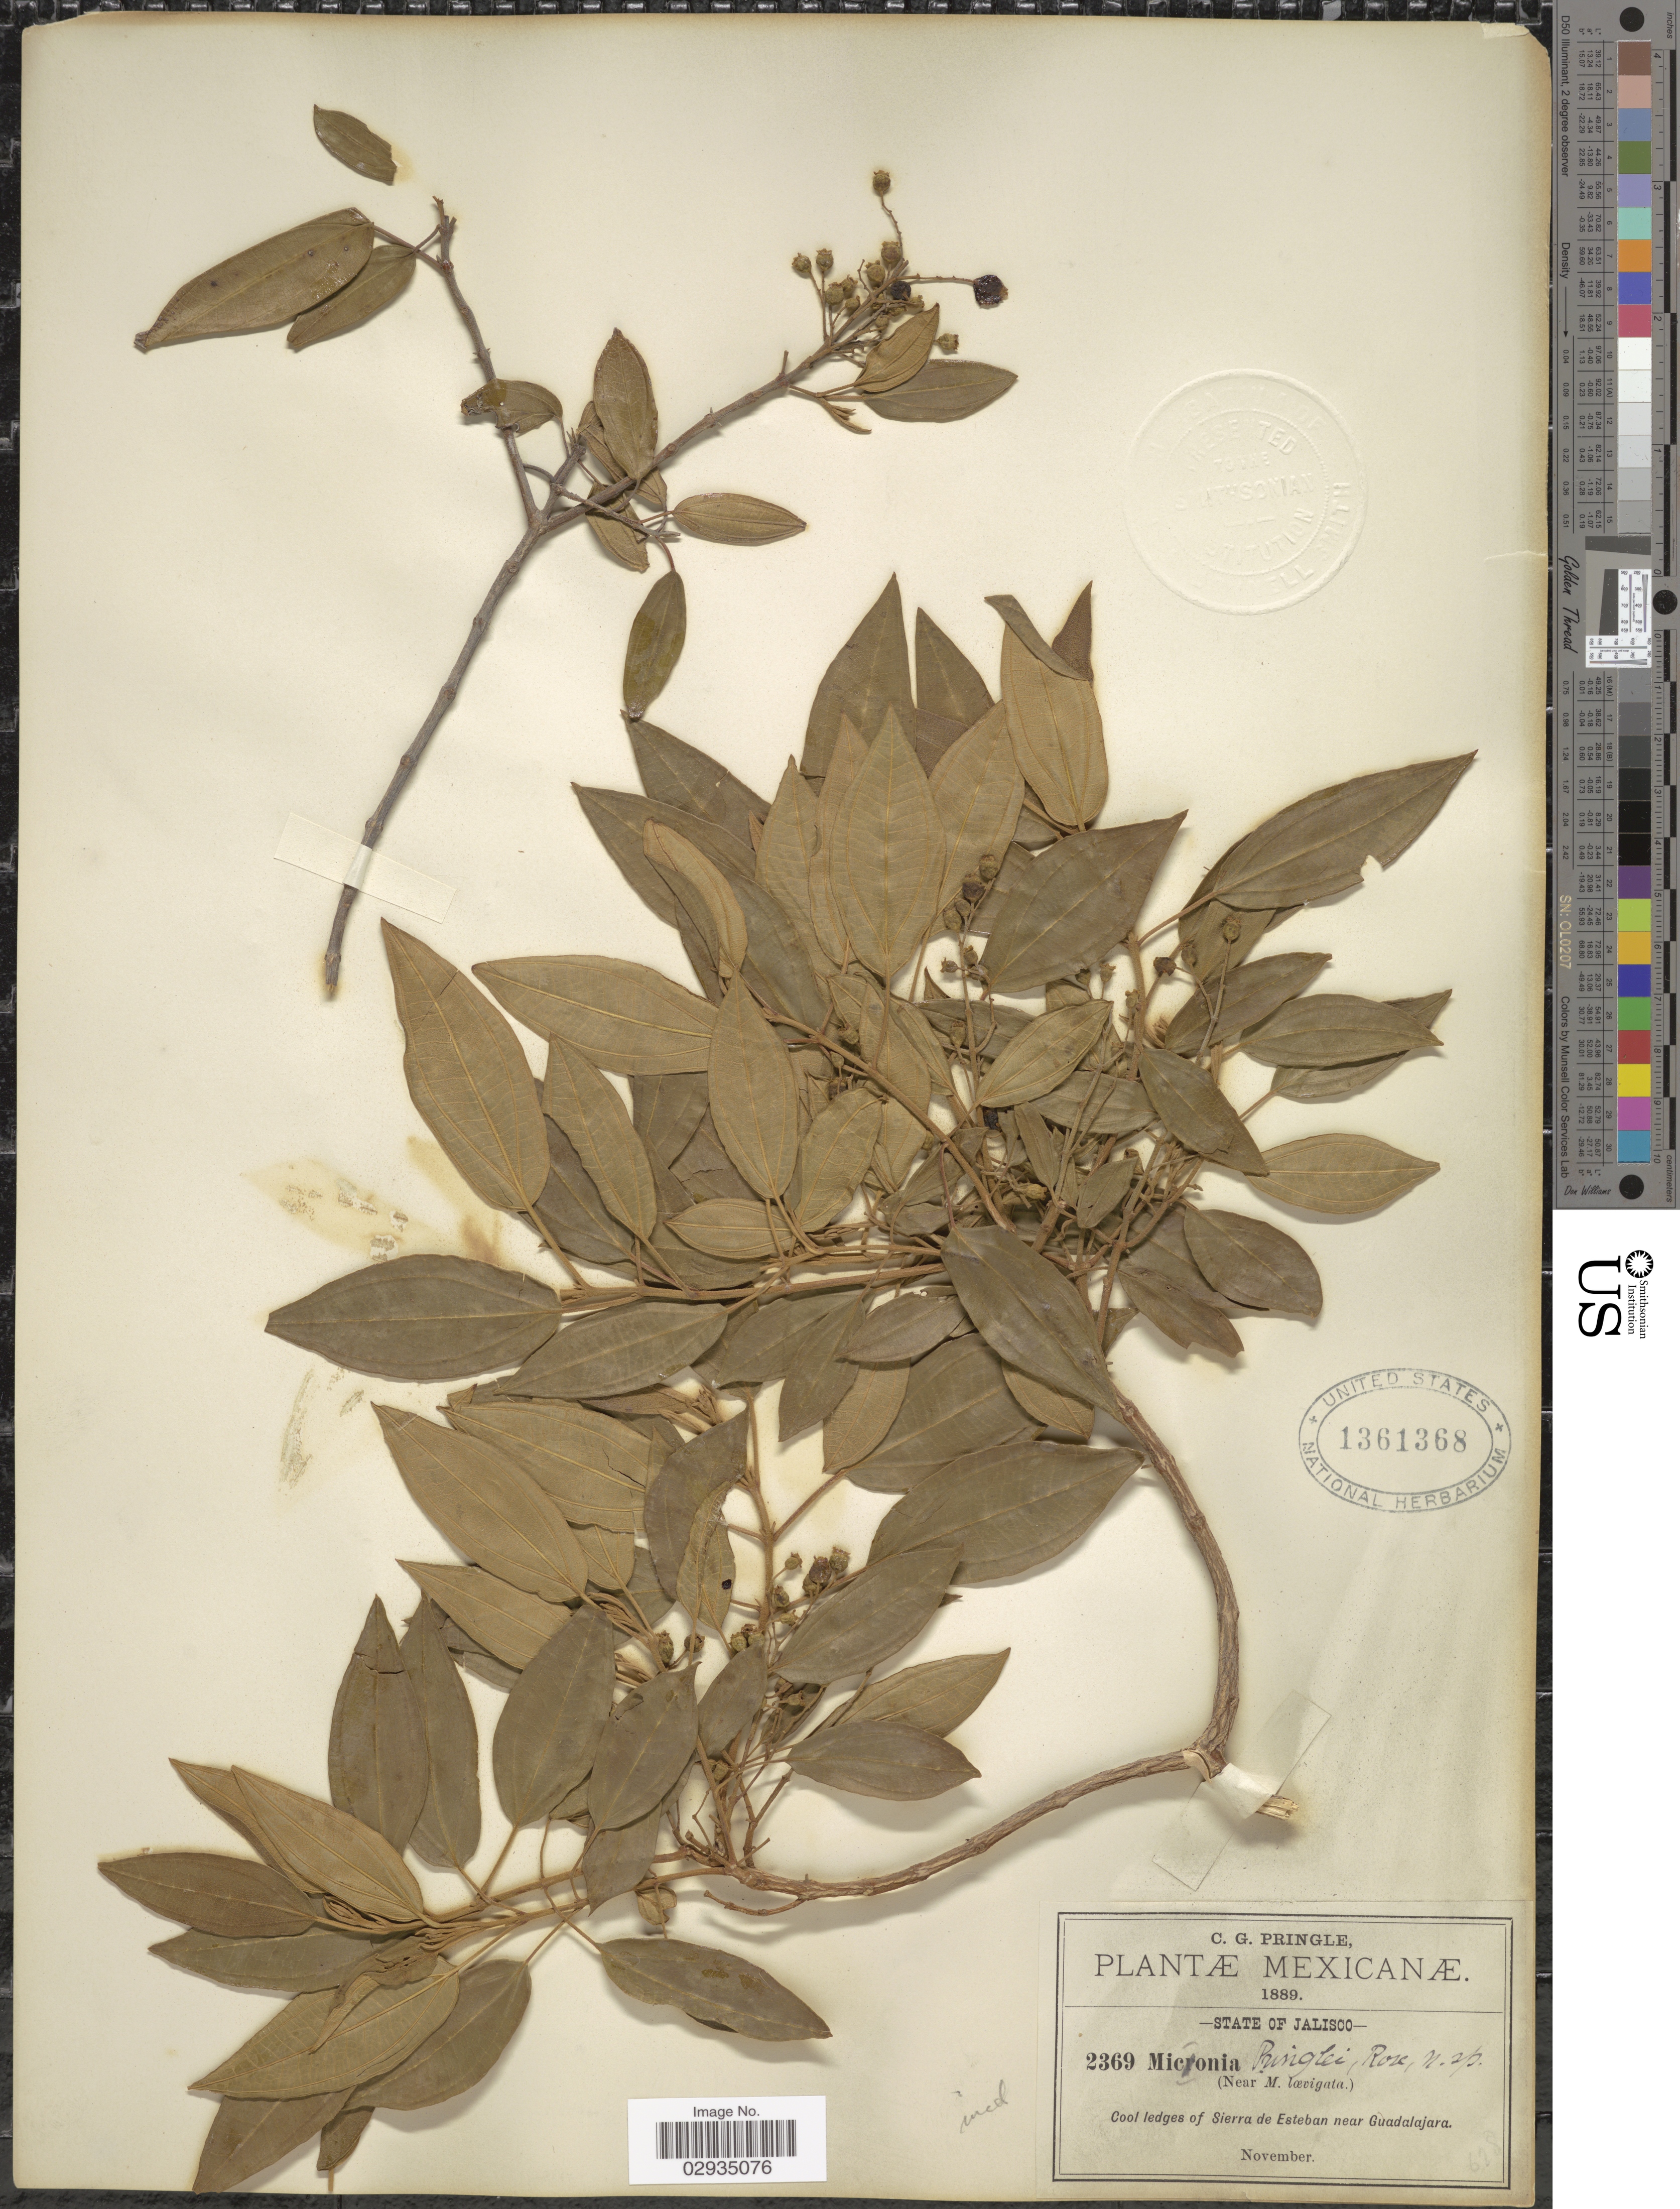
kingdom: Plantae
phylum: Tracheophyta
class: Magnoliopsida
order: Myrtales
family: Melastomataceae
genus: Miconia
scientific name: Miconia madrensis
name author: Standl.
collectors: C. G. Pringle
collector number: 2369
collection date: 1899-11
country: Mexico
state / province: Jalisco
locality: Cool ledges of Sierra de Esteban near Guadalajara.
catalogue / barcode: US 1361368